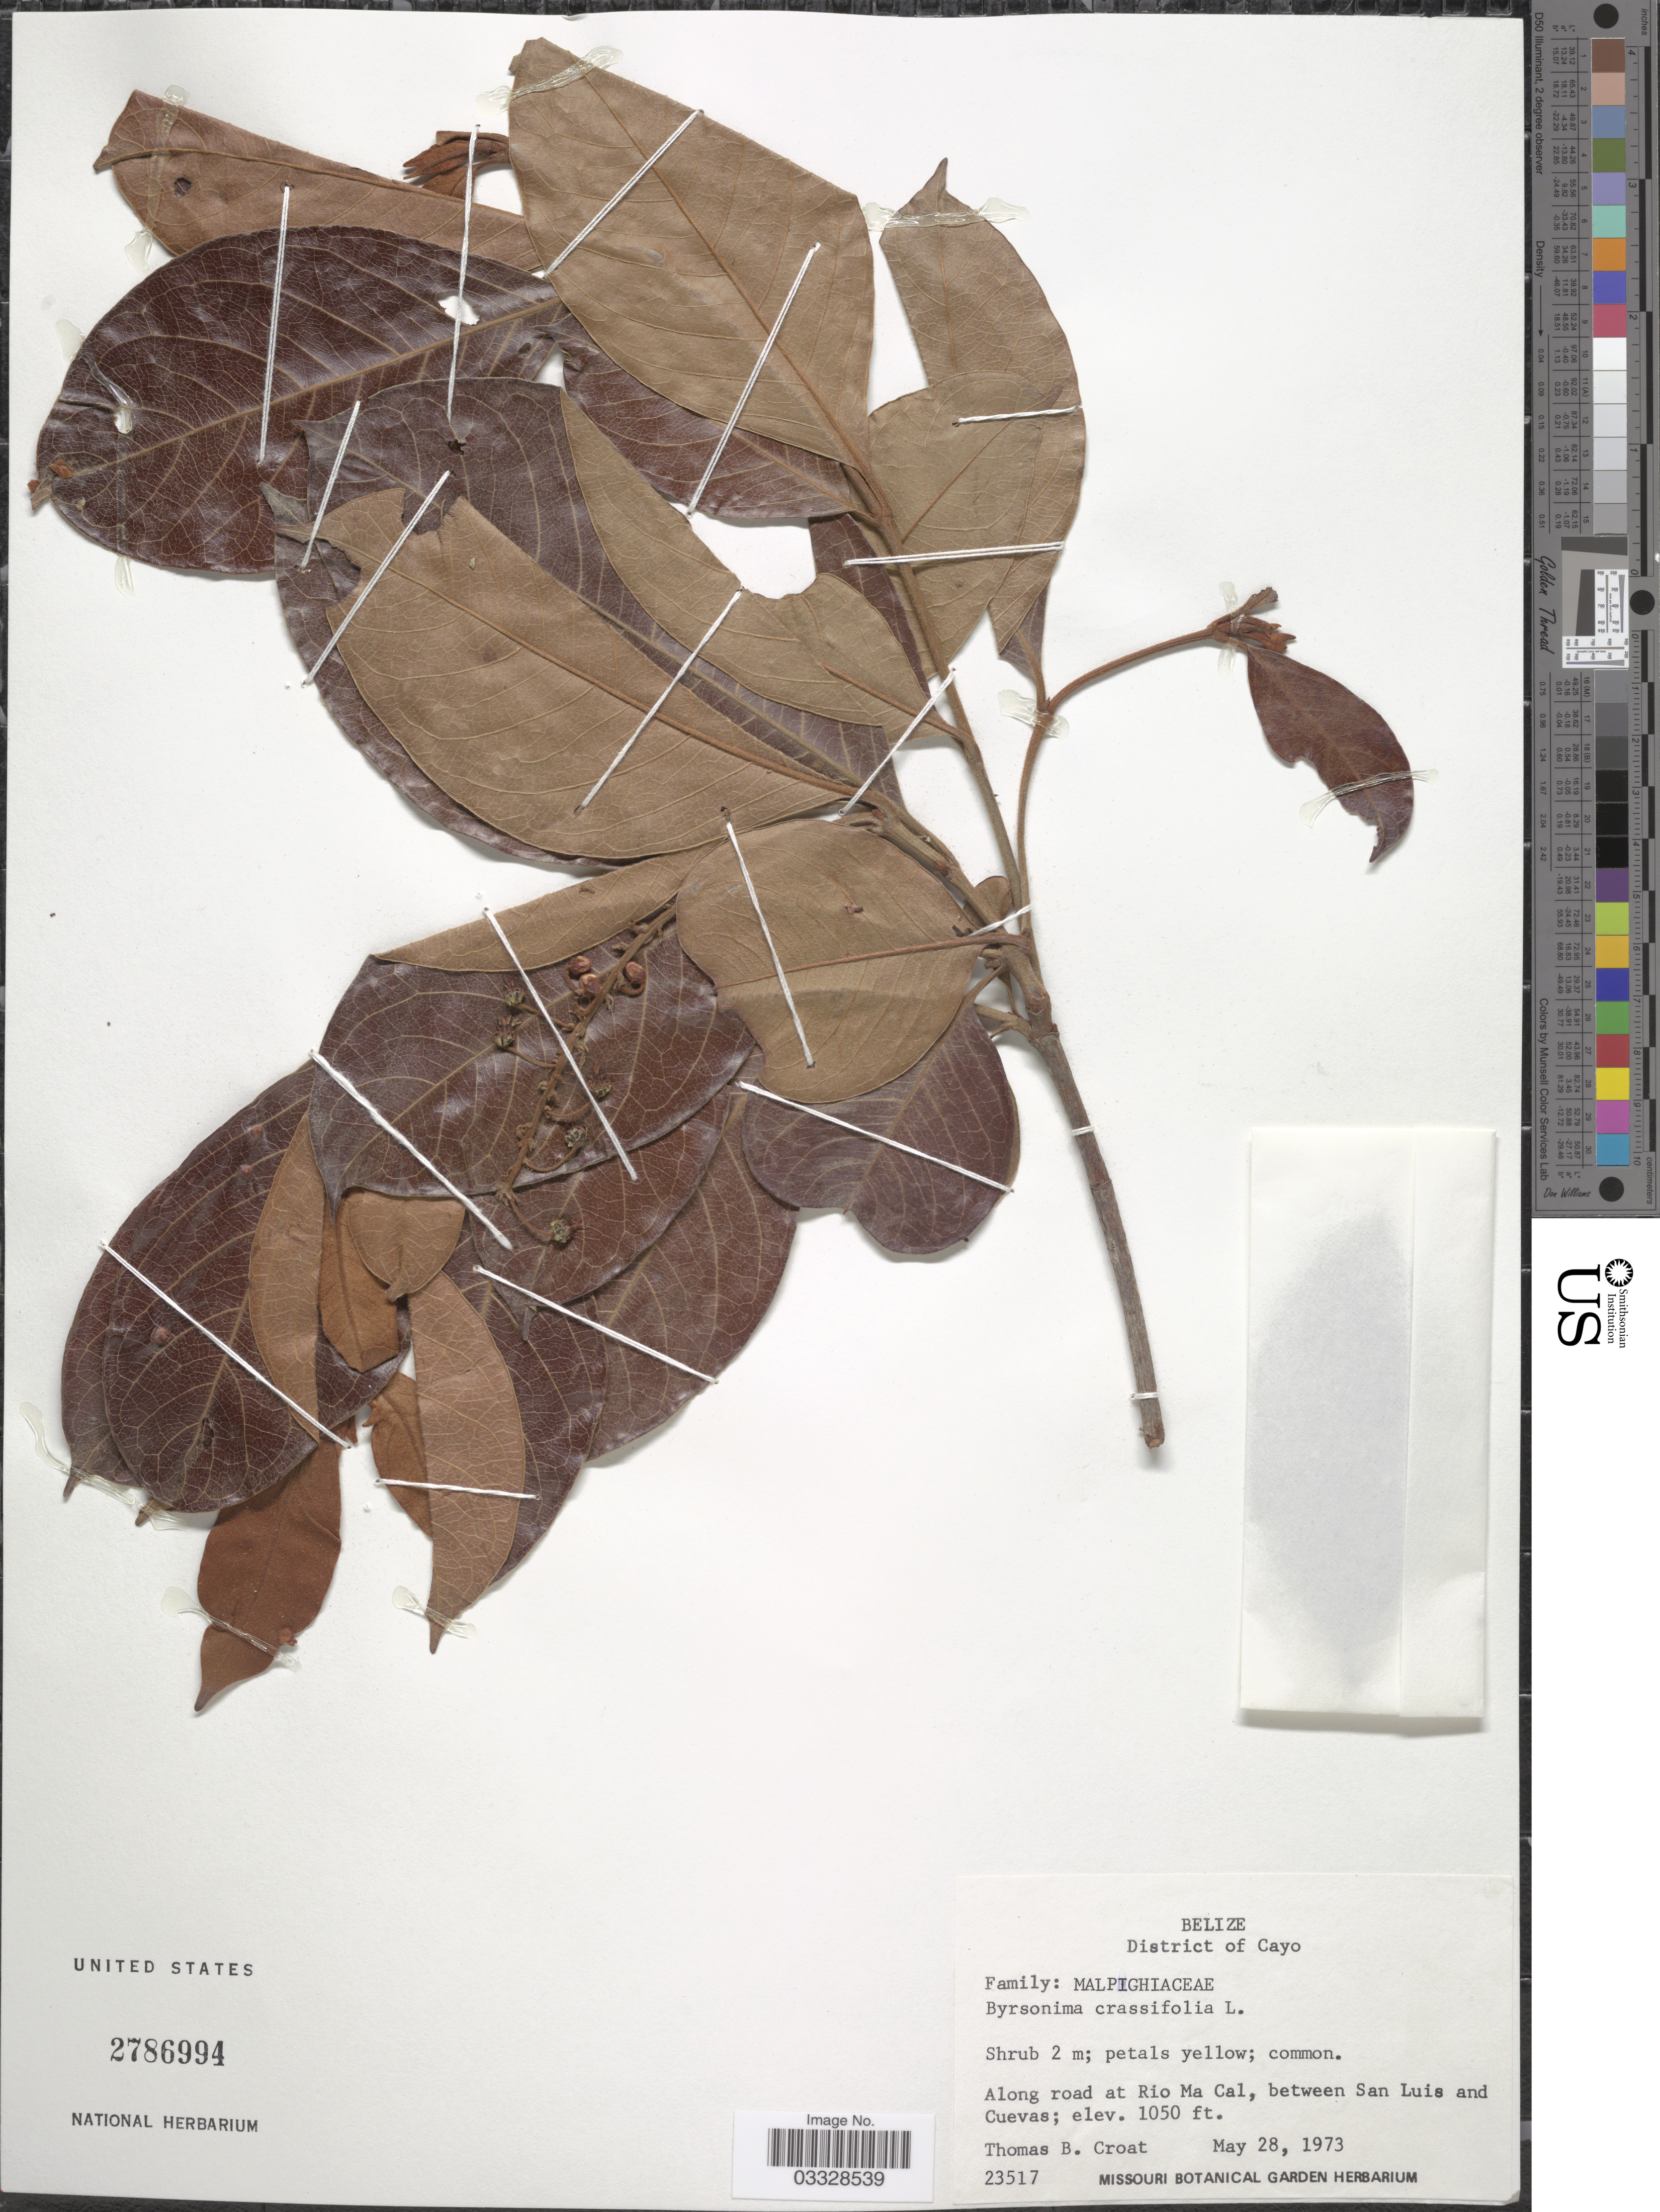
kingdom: Plantae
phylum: Tracheophyta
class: Magnoliopsida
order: Malpighiales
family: Malpighiaceae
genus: Byrsonima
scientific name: Byrsonima crassifolia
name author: (L.) Kunth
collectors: T. B. Croat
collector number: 23517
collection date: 1973-05-28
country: Belize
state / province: Cayo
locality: District of Cayo. Along road at Rio Ma Cal, between San Luis and Cuevas.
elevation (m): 320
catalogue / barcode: US 2786994